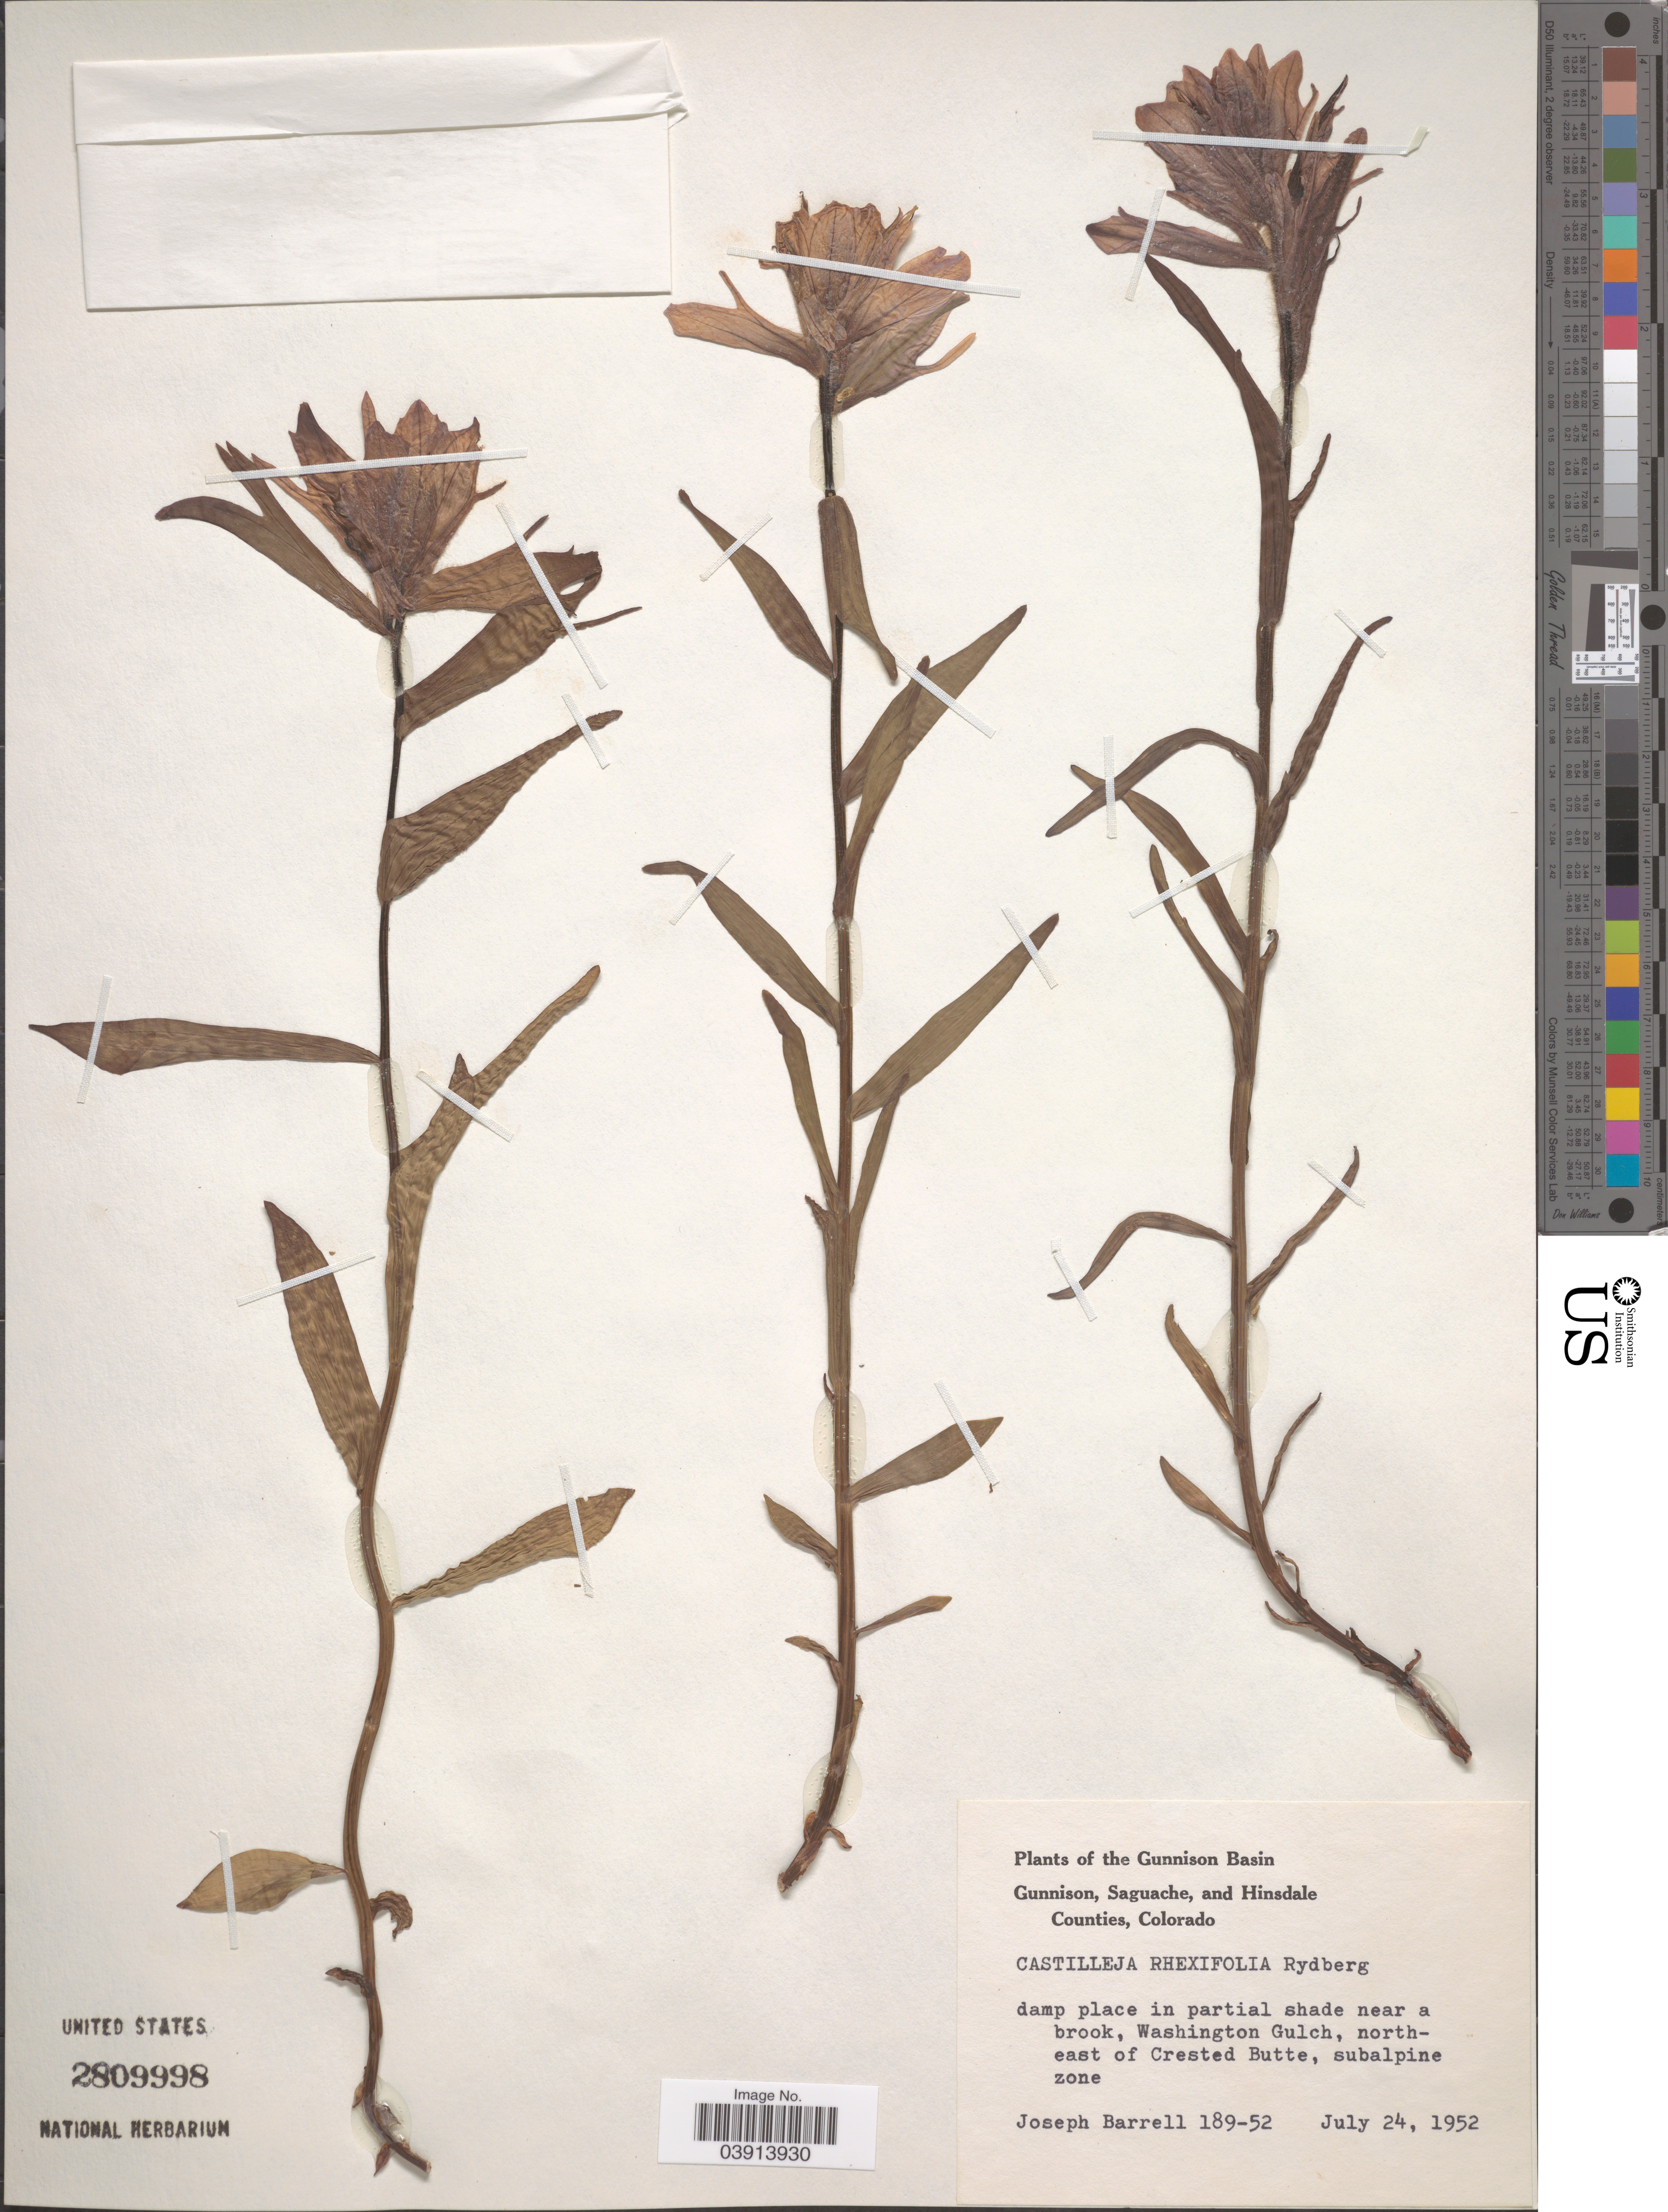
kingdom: Plantae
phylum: Tracheophyta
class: Magnoliopsida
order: Lamiales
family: Orobanchaceae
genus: Castilleja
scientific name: Castilleja rhexiifolia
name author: Rydb.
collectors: J. Barrell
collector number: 189-52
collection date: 1952-07-24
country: United States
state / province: Colorado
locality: The Gunnison Basin. Washington Gulch, northeast of Crested Butte.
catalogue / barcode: US 2809998